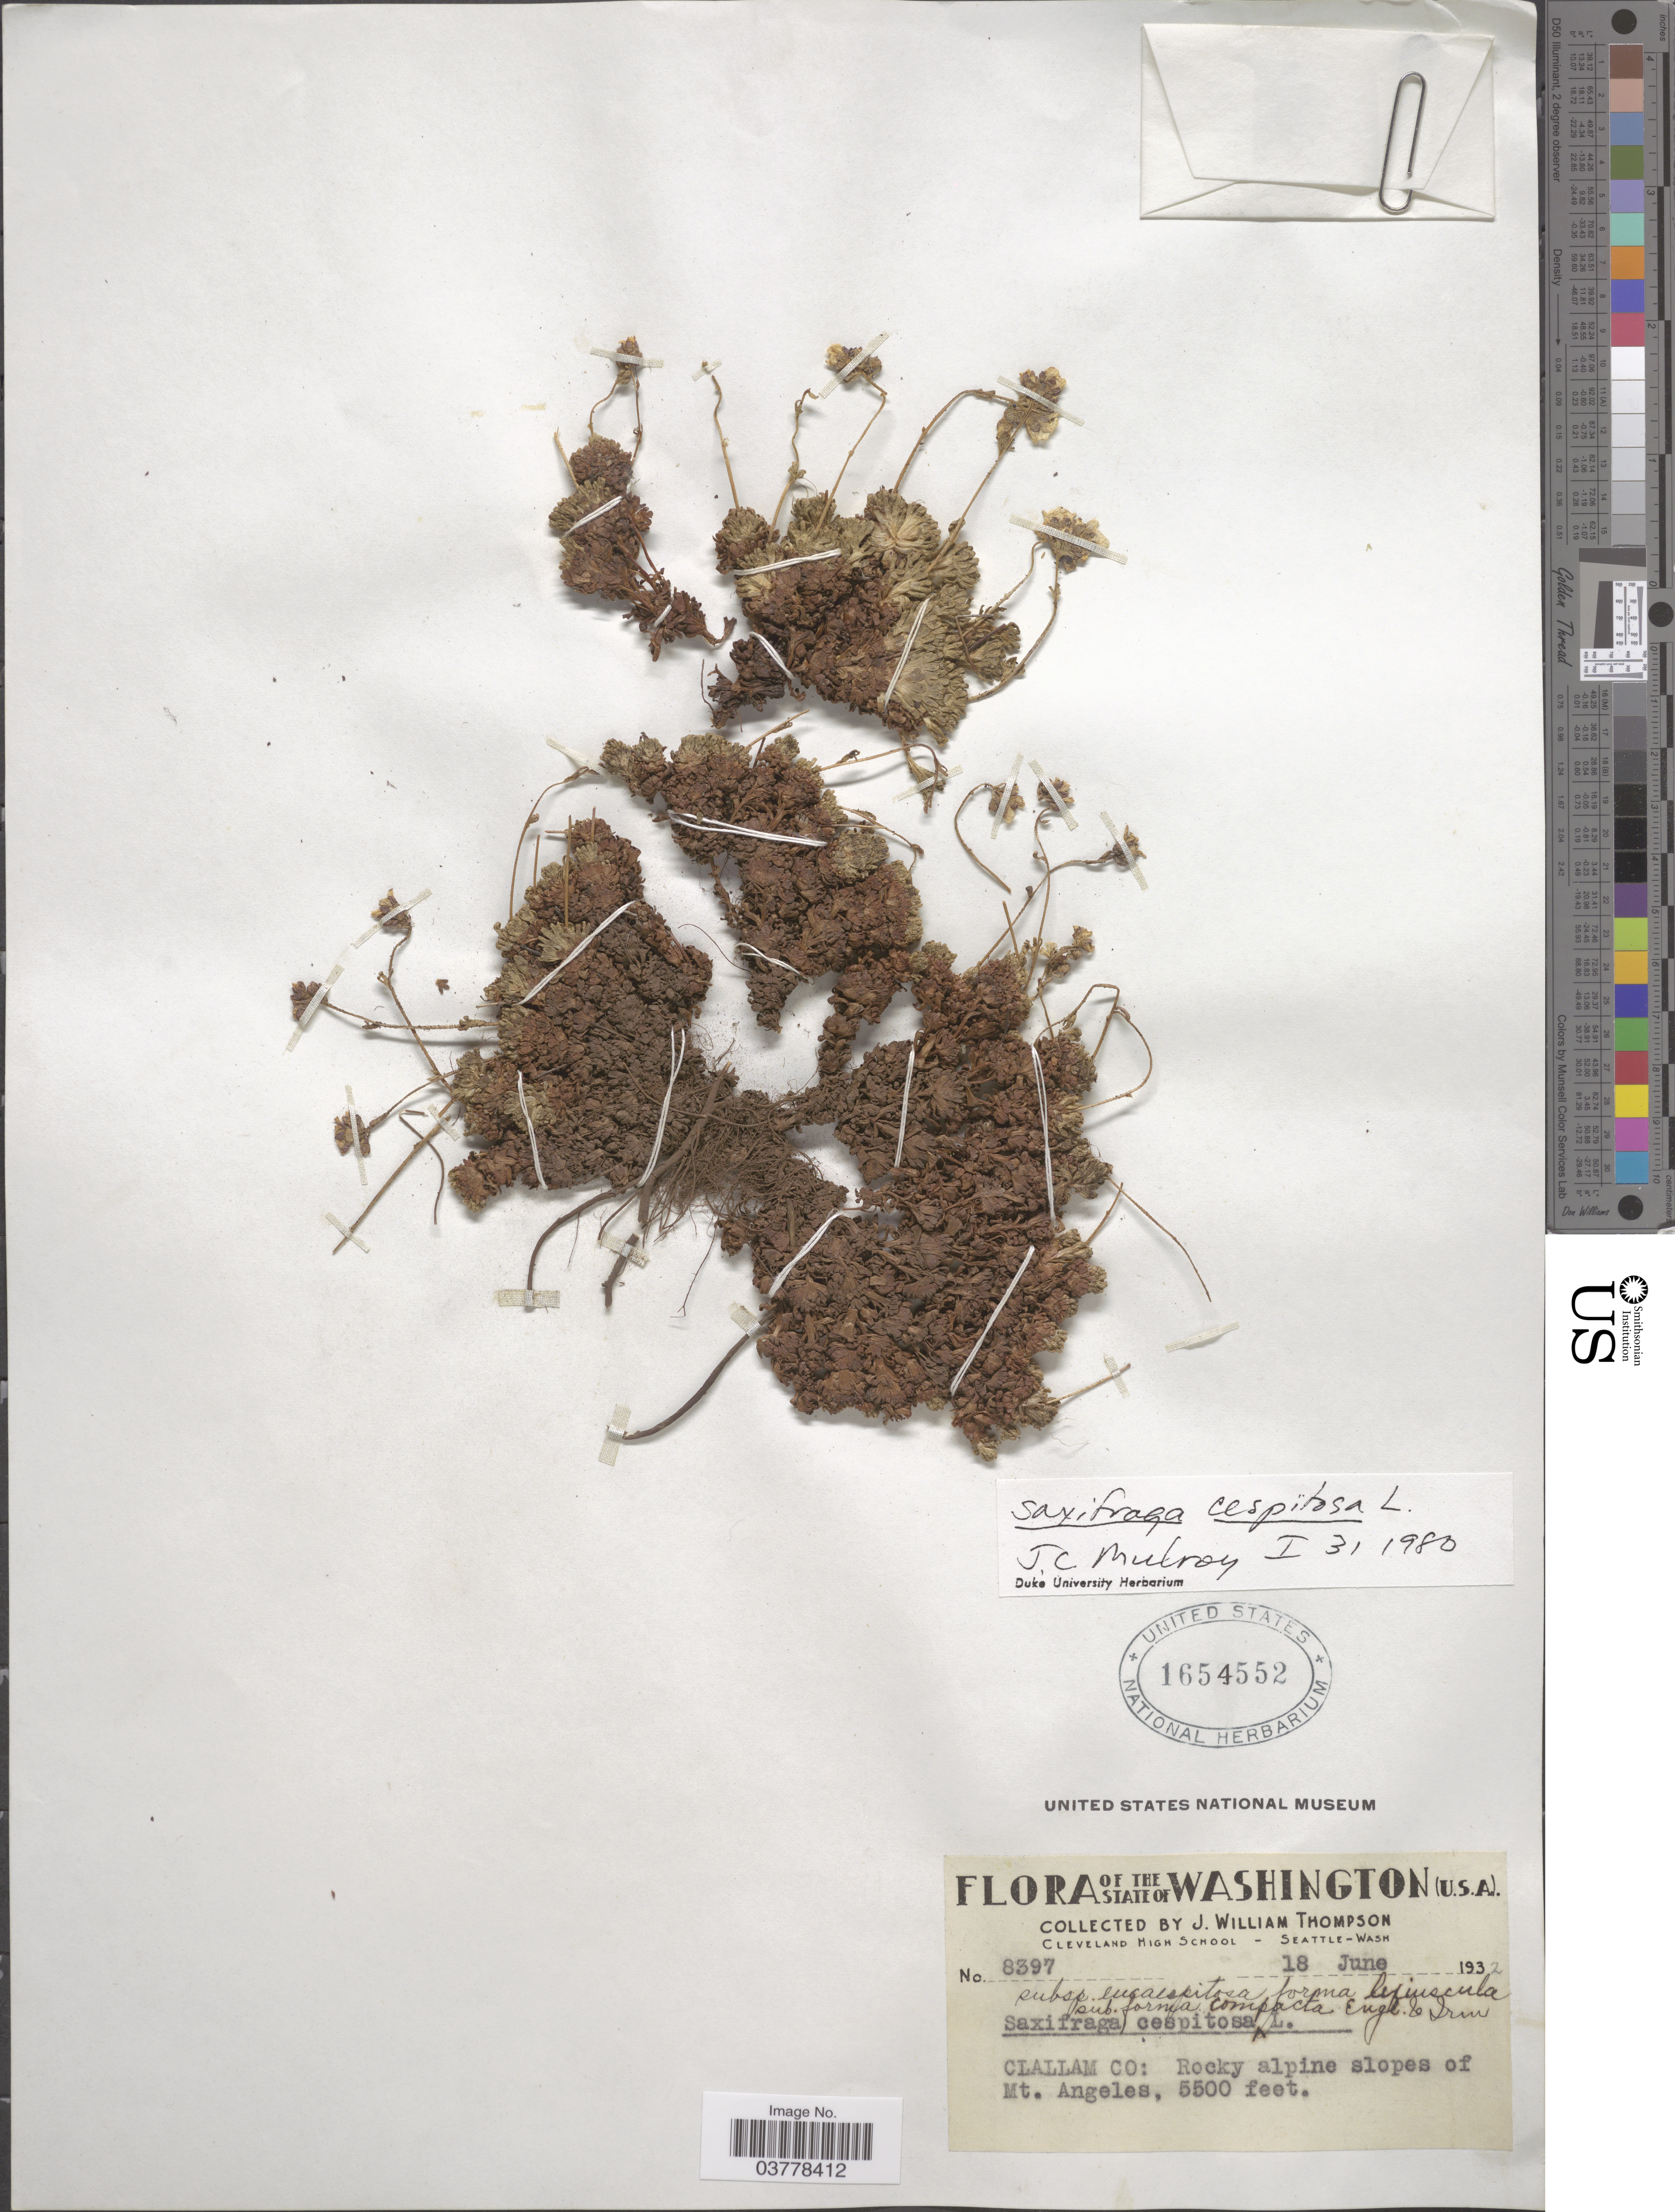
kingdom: Plantae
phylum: Tracheophyta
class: Magnoliopsida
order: Saxifragales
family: Saxifragaceae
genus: Saxifraga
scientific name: Saxifraga caespitosa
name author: L.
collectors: J. W. Thompson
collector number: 8397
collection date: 1932-06-18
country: United States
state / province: Washington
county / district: Clallam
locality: Clallam Co: Rocky alpine slopes of Mt. Angeles.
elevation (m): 1676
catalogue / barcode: US 1654552